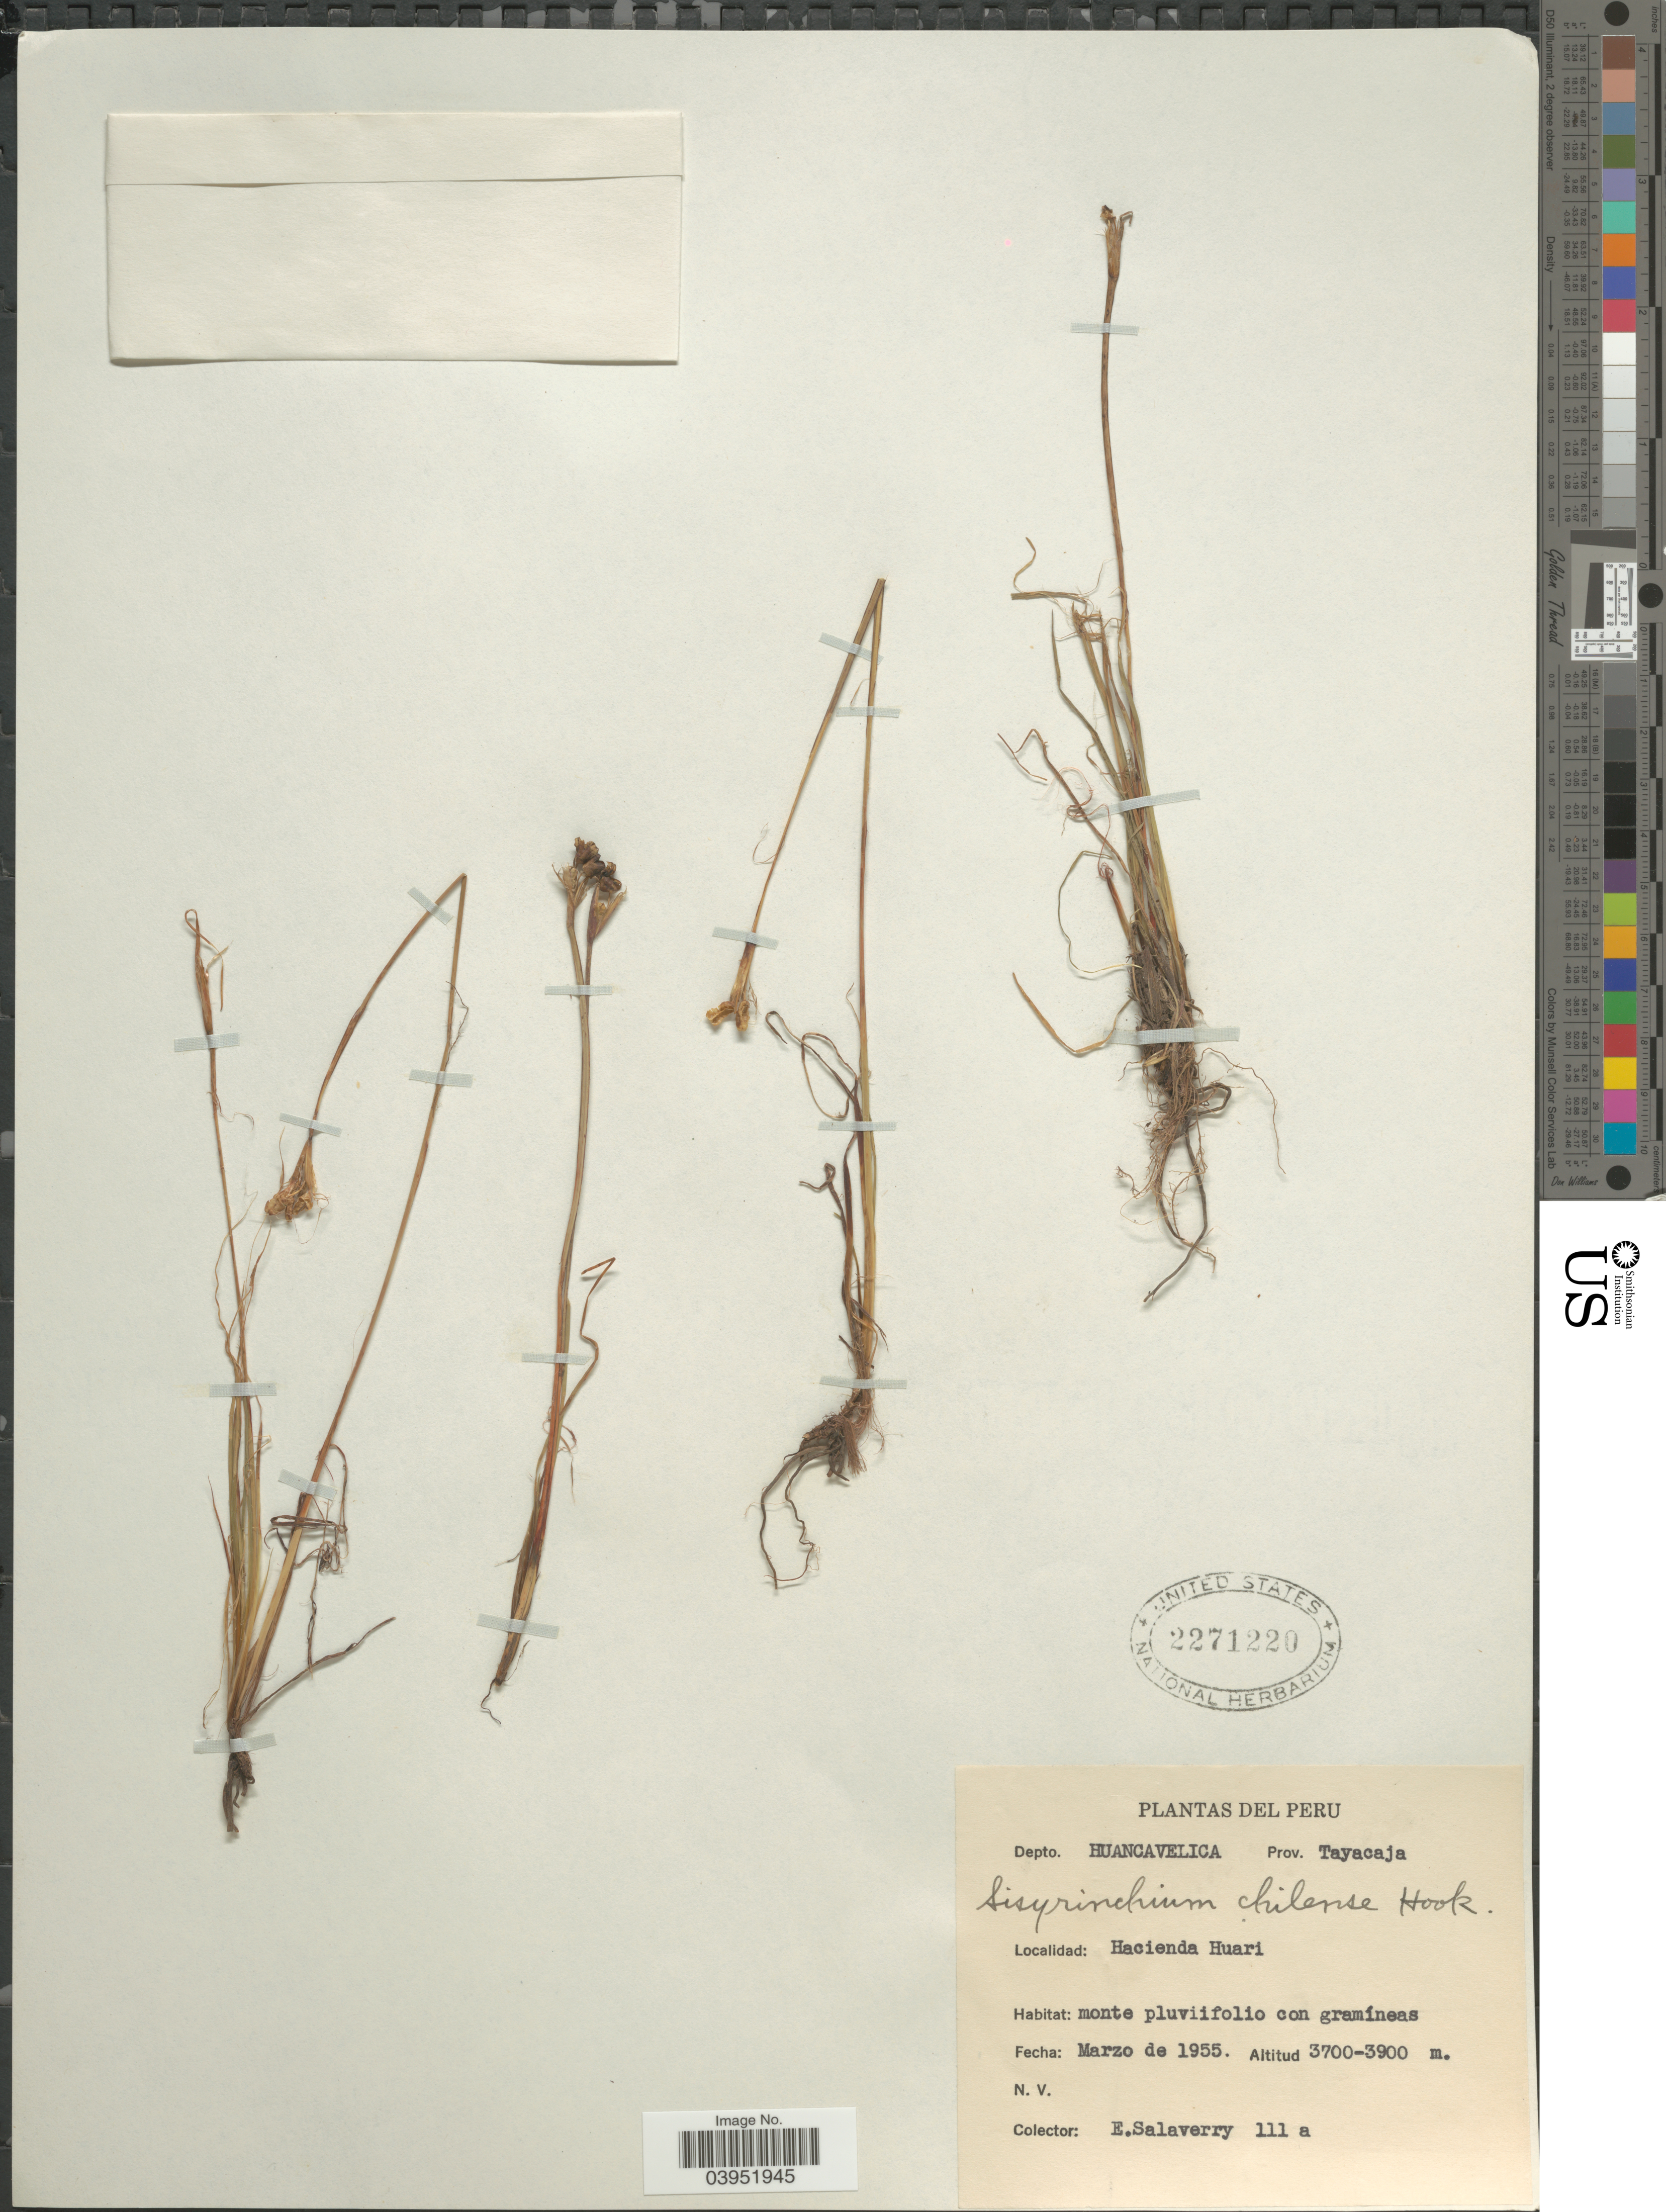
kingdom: Plantae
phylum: Tracheophyta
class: Liliopsida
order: Asparagales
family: Iridaceae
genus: Sisyrinchium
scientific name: Sisyrinchium chilense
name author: Hook.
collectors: E. Salaverry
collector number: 111a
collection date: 1955-03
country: Peru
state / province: Huancavelica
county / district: Tayacaja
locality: Depto. Huancavelica. Prov. Tayacaja. Hacienda Huari.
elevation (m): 3700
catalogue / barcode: US 2271220